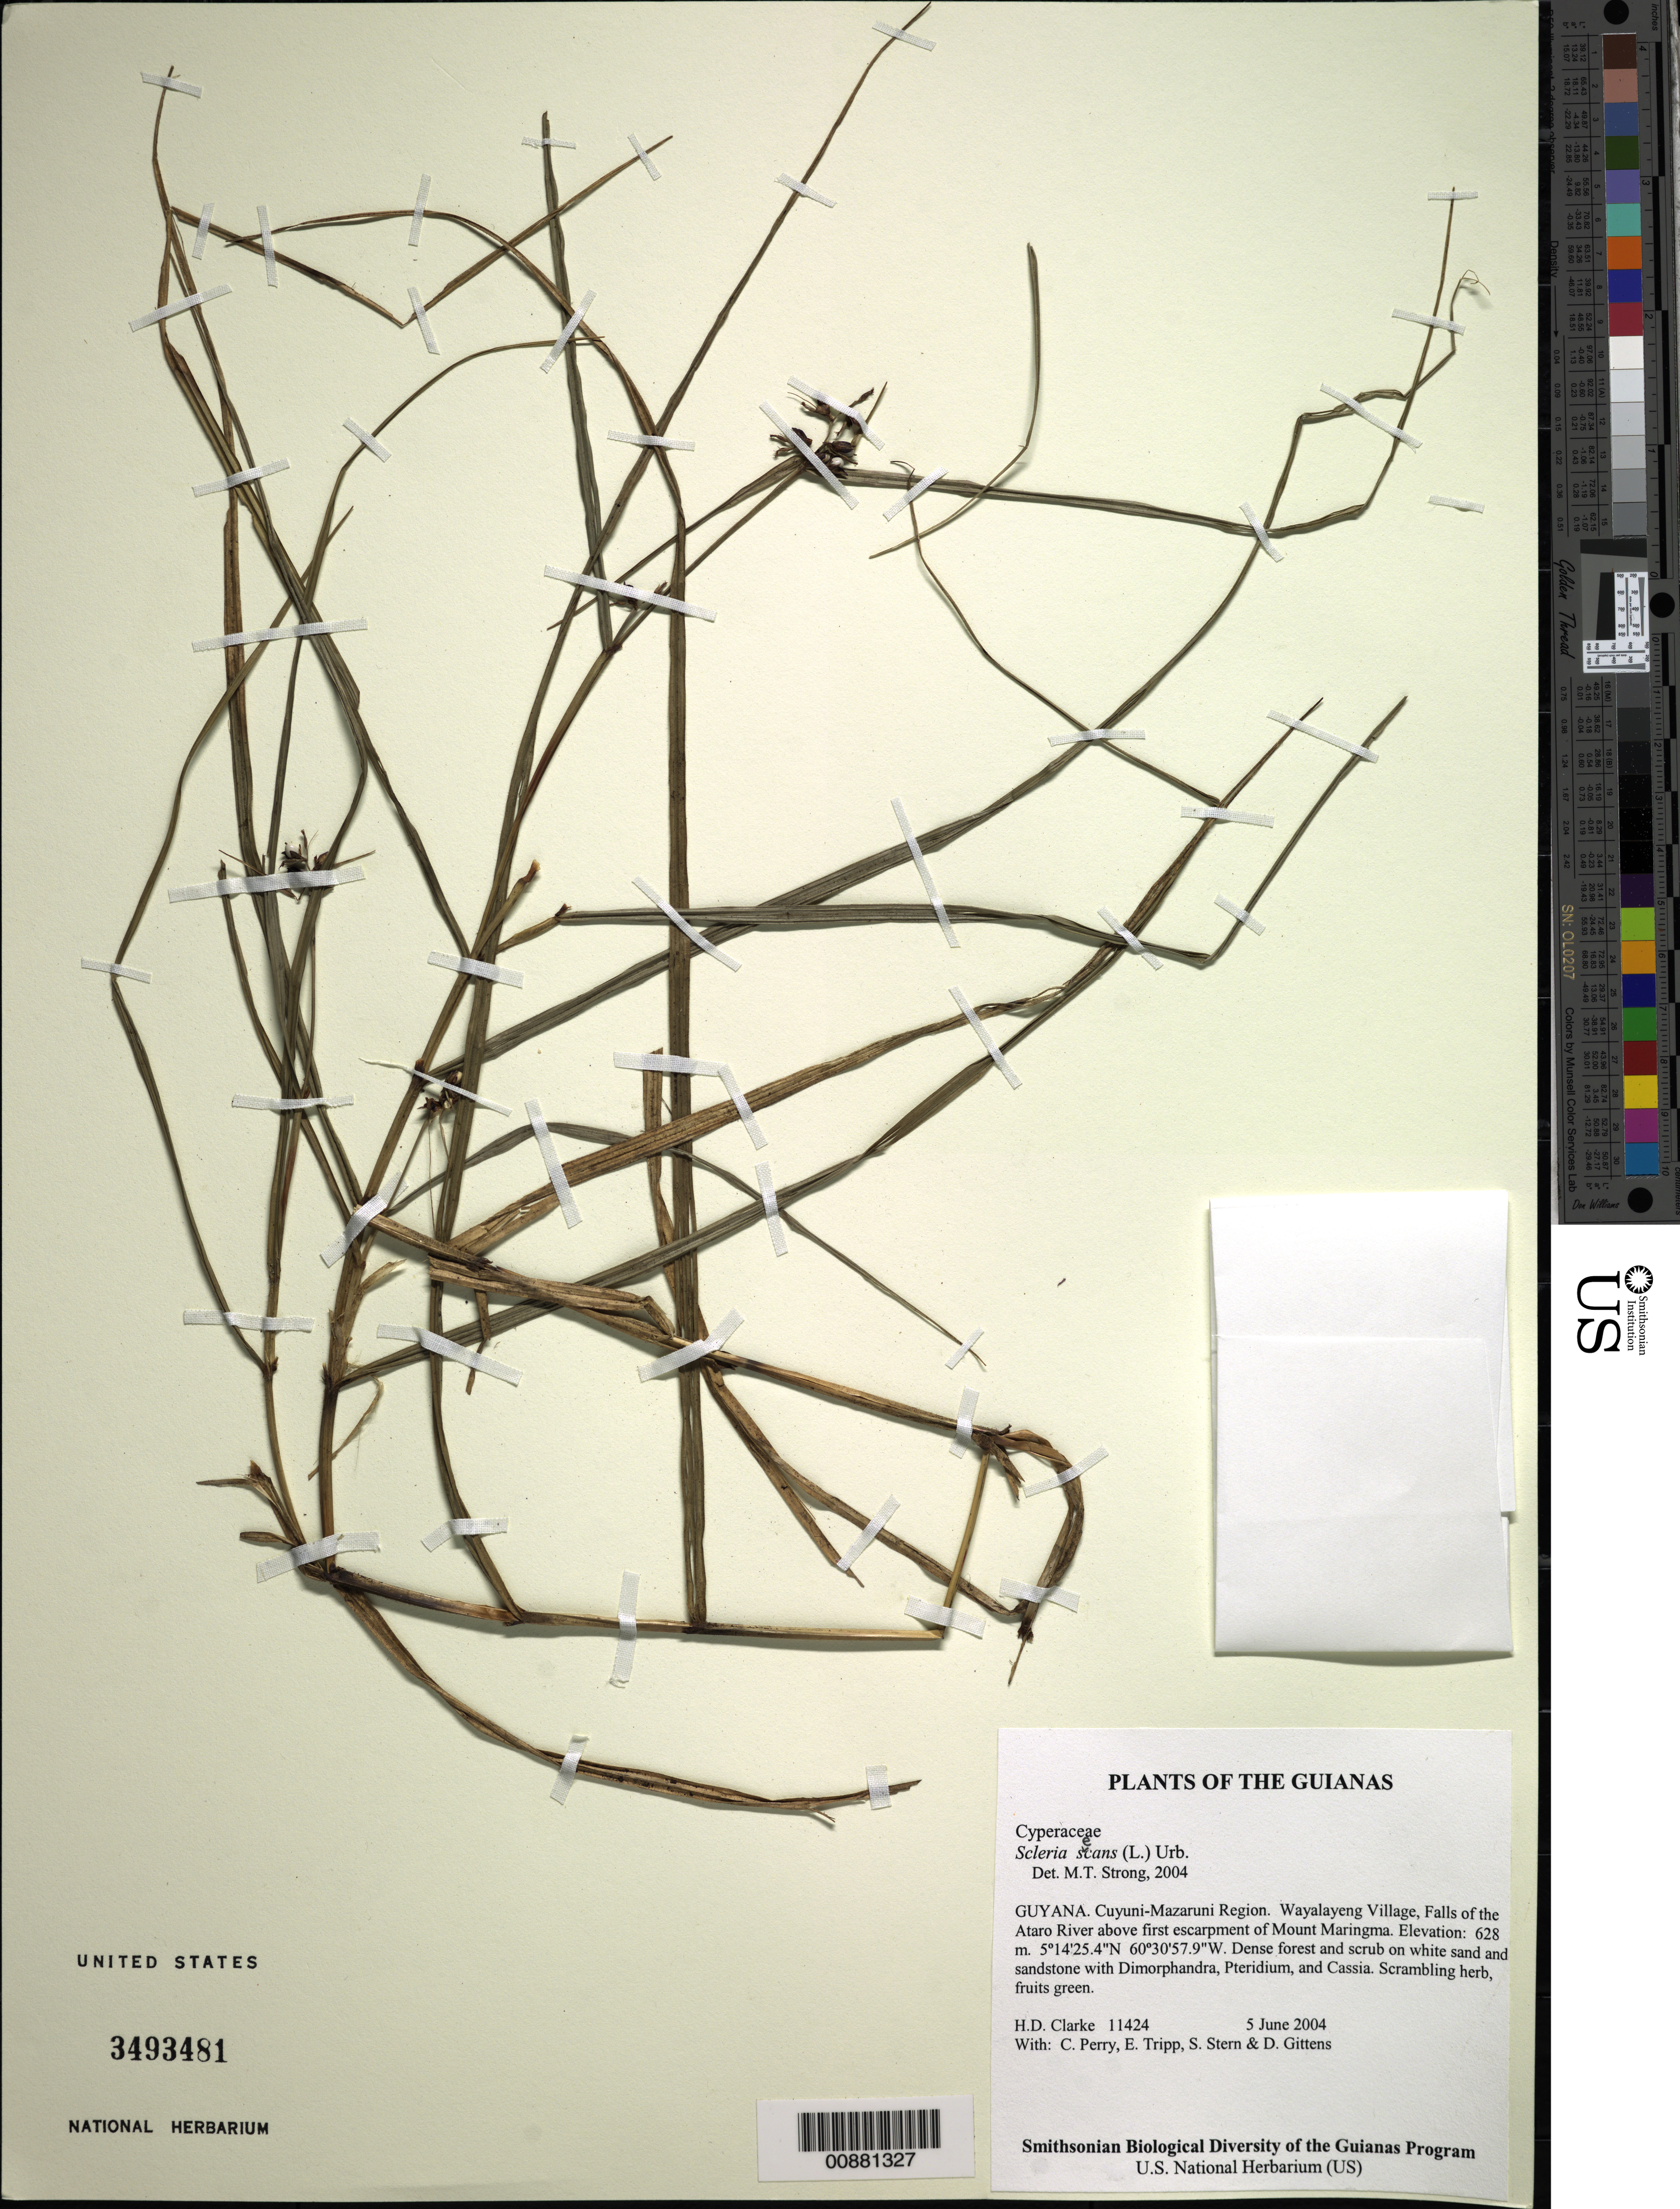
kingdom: Plantae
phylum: Tracheophyta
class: Liliopsida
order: Poales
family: Cyperaceae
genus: Scleria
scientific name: Scleria secans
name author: (L.) Urb.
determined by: Strong, M. T., (US), Smithsonian Institution - National Museum of Natural History (UNITED STATES)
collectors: H. D. Clarke, C. Perry, E. Tripp, S. R. Stern & D. Gittens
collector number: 11424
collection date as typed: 5 June 2004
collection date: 2004-06-05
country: Guyana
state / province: Cuyuni-Mazaruni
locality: Wayalayeng Village, Falls of the Ataro River above first escarpment of Mount Maringma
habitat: Dense forest and scrub on white sand and sandstone with Dimorphandra, Pteridium, and Cassia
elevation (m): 628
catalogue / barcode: US 3493481